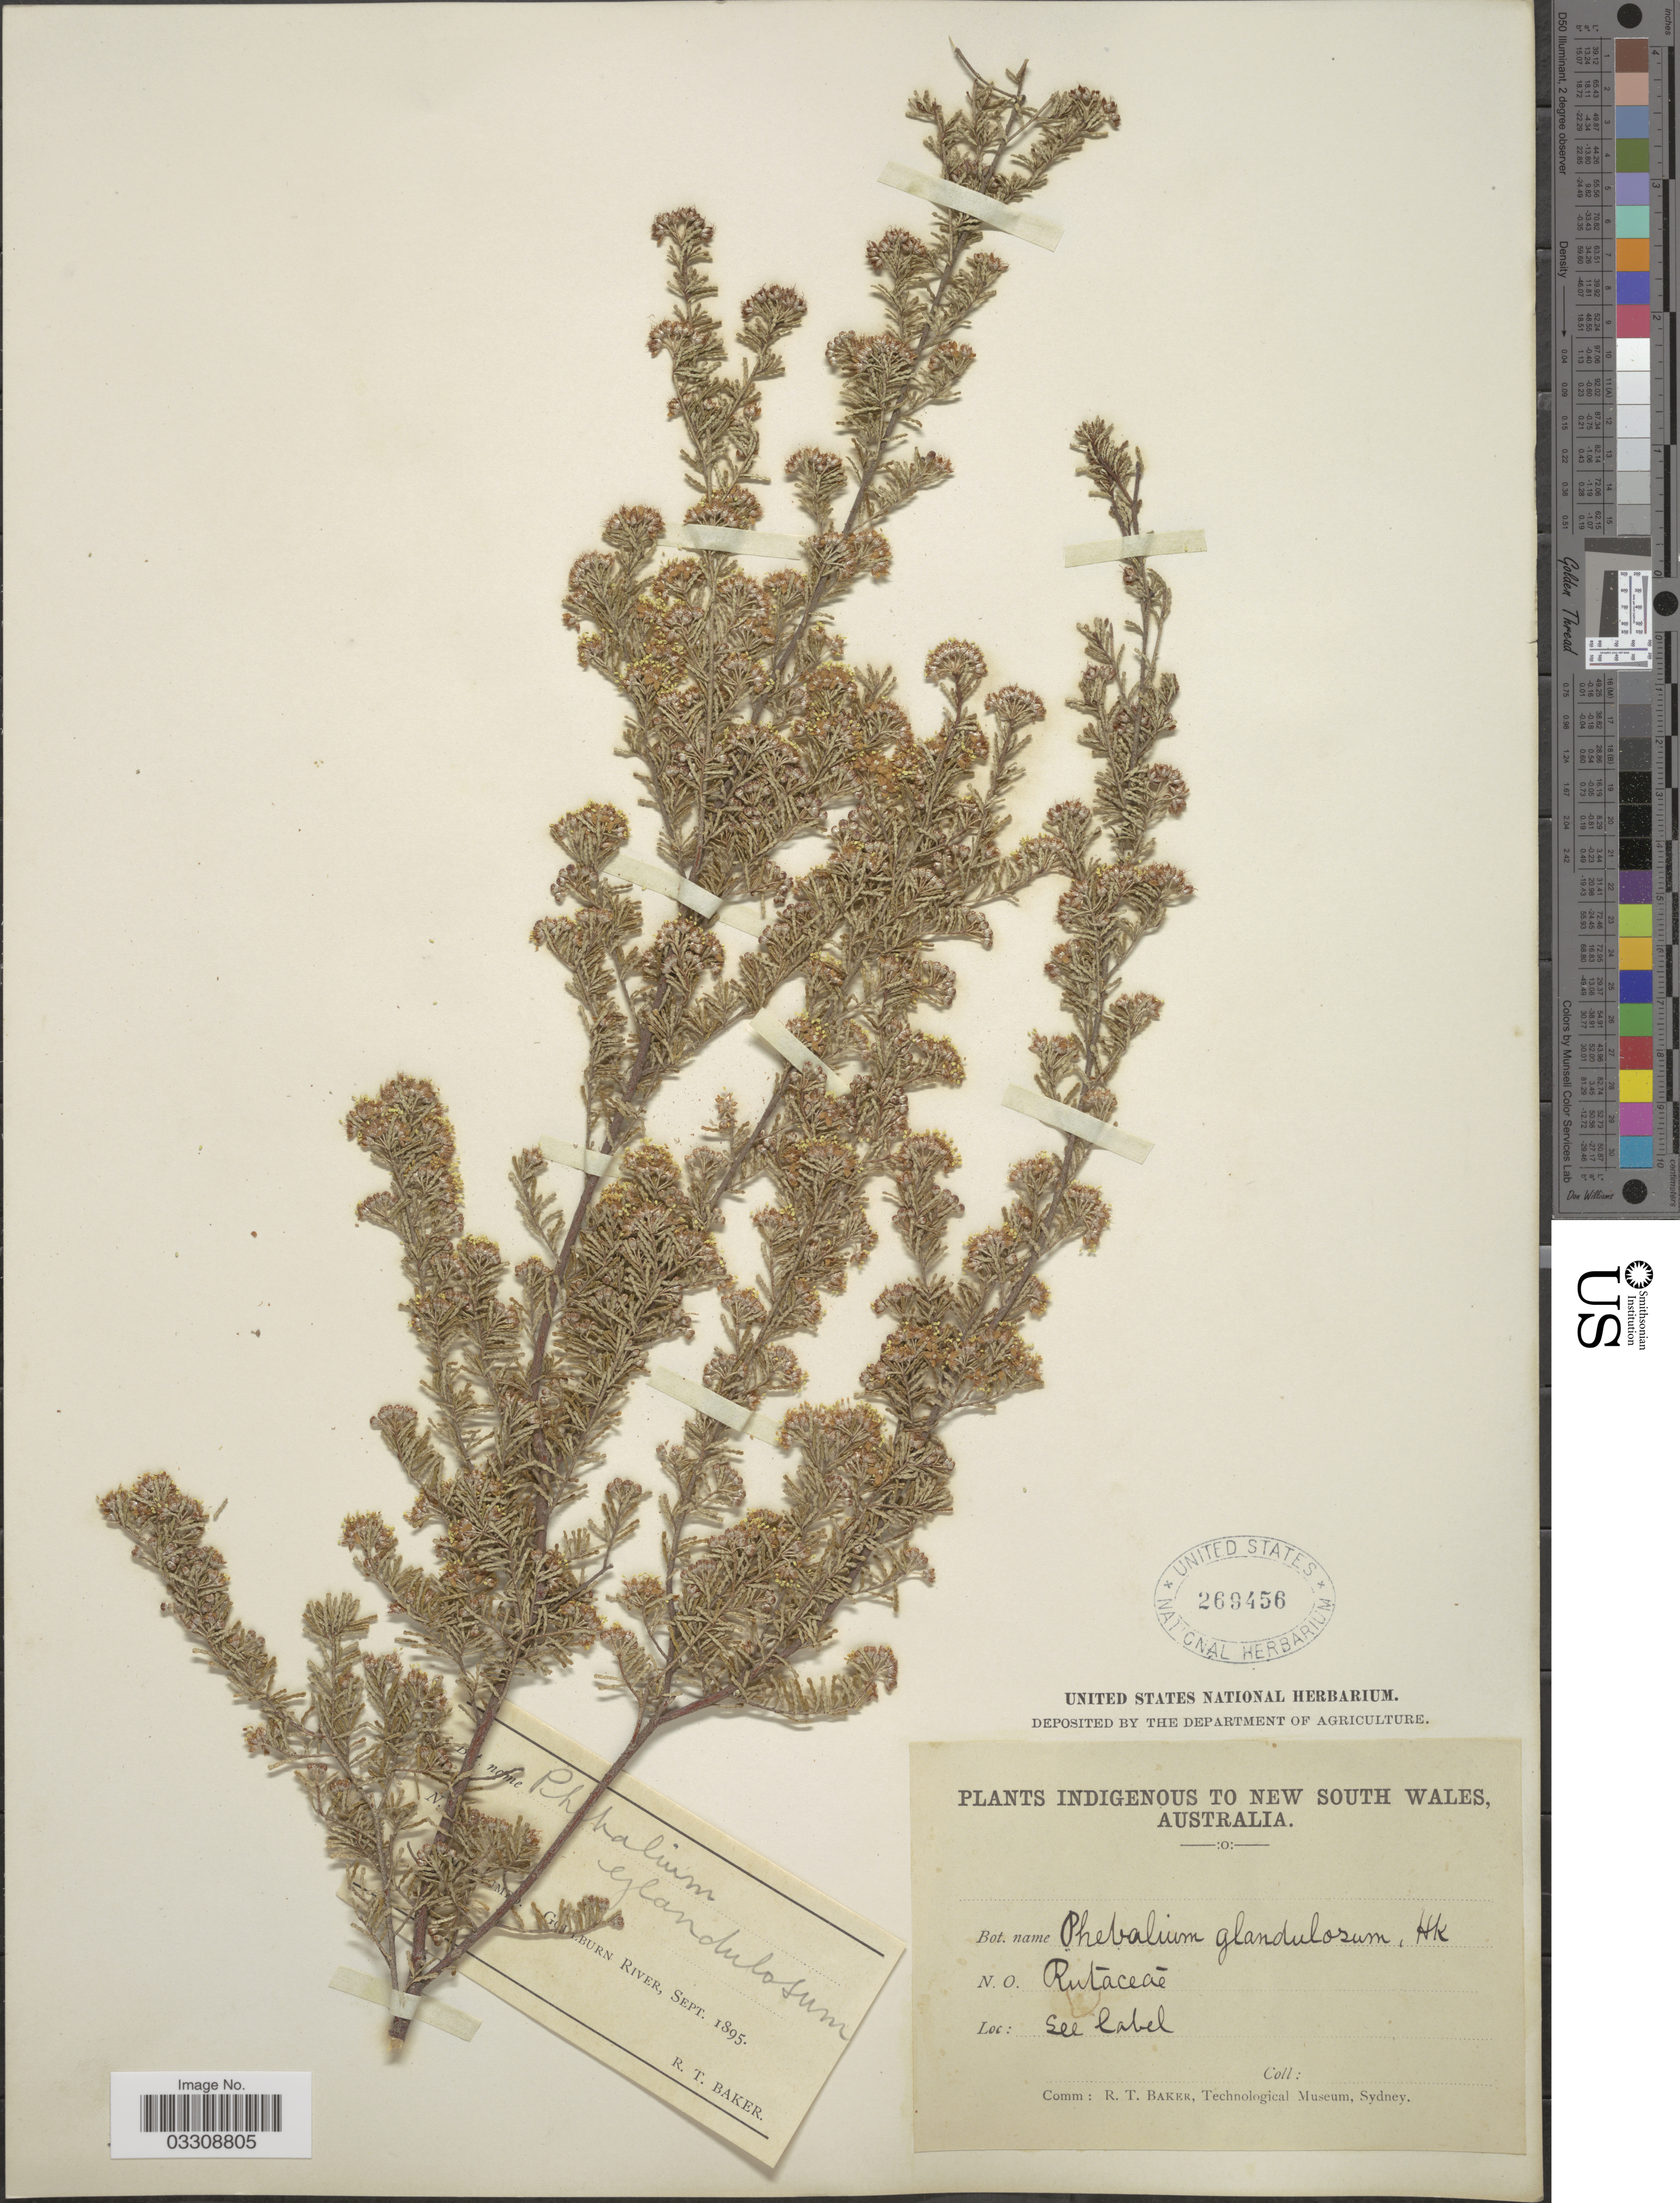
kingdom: Plantae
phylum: Tracheophyta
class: Magnoliopsida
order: Sapindales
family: Rutaceae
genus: Phebalium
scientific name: Phebalium glandulosum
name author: Hook.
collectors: R. T. Baker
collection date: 1895-09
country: Australia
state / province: New South Wales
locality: [illegible text], Goulburn River.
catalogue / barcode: US 269456